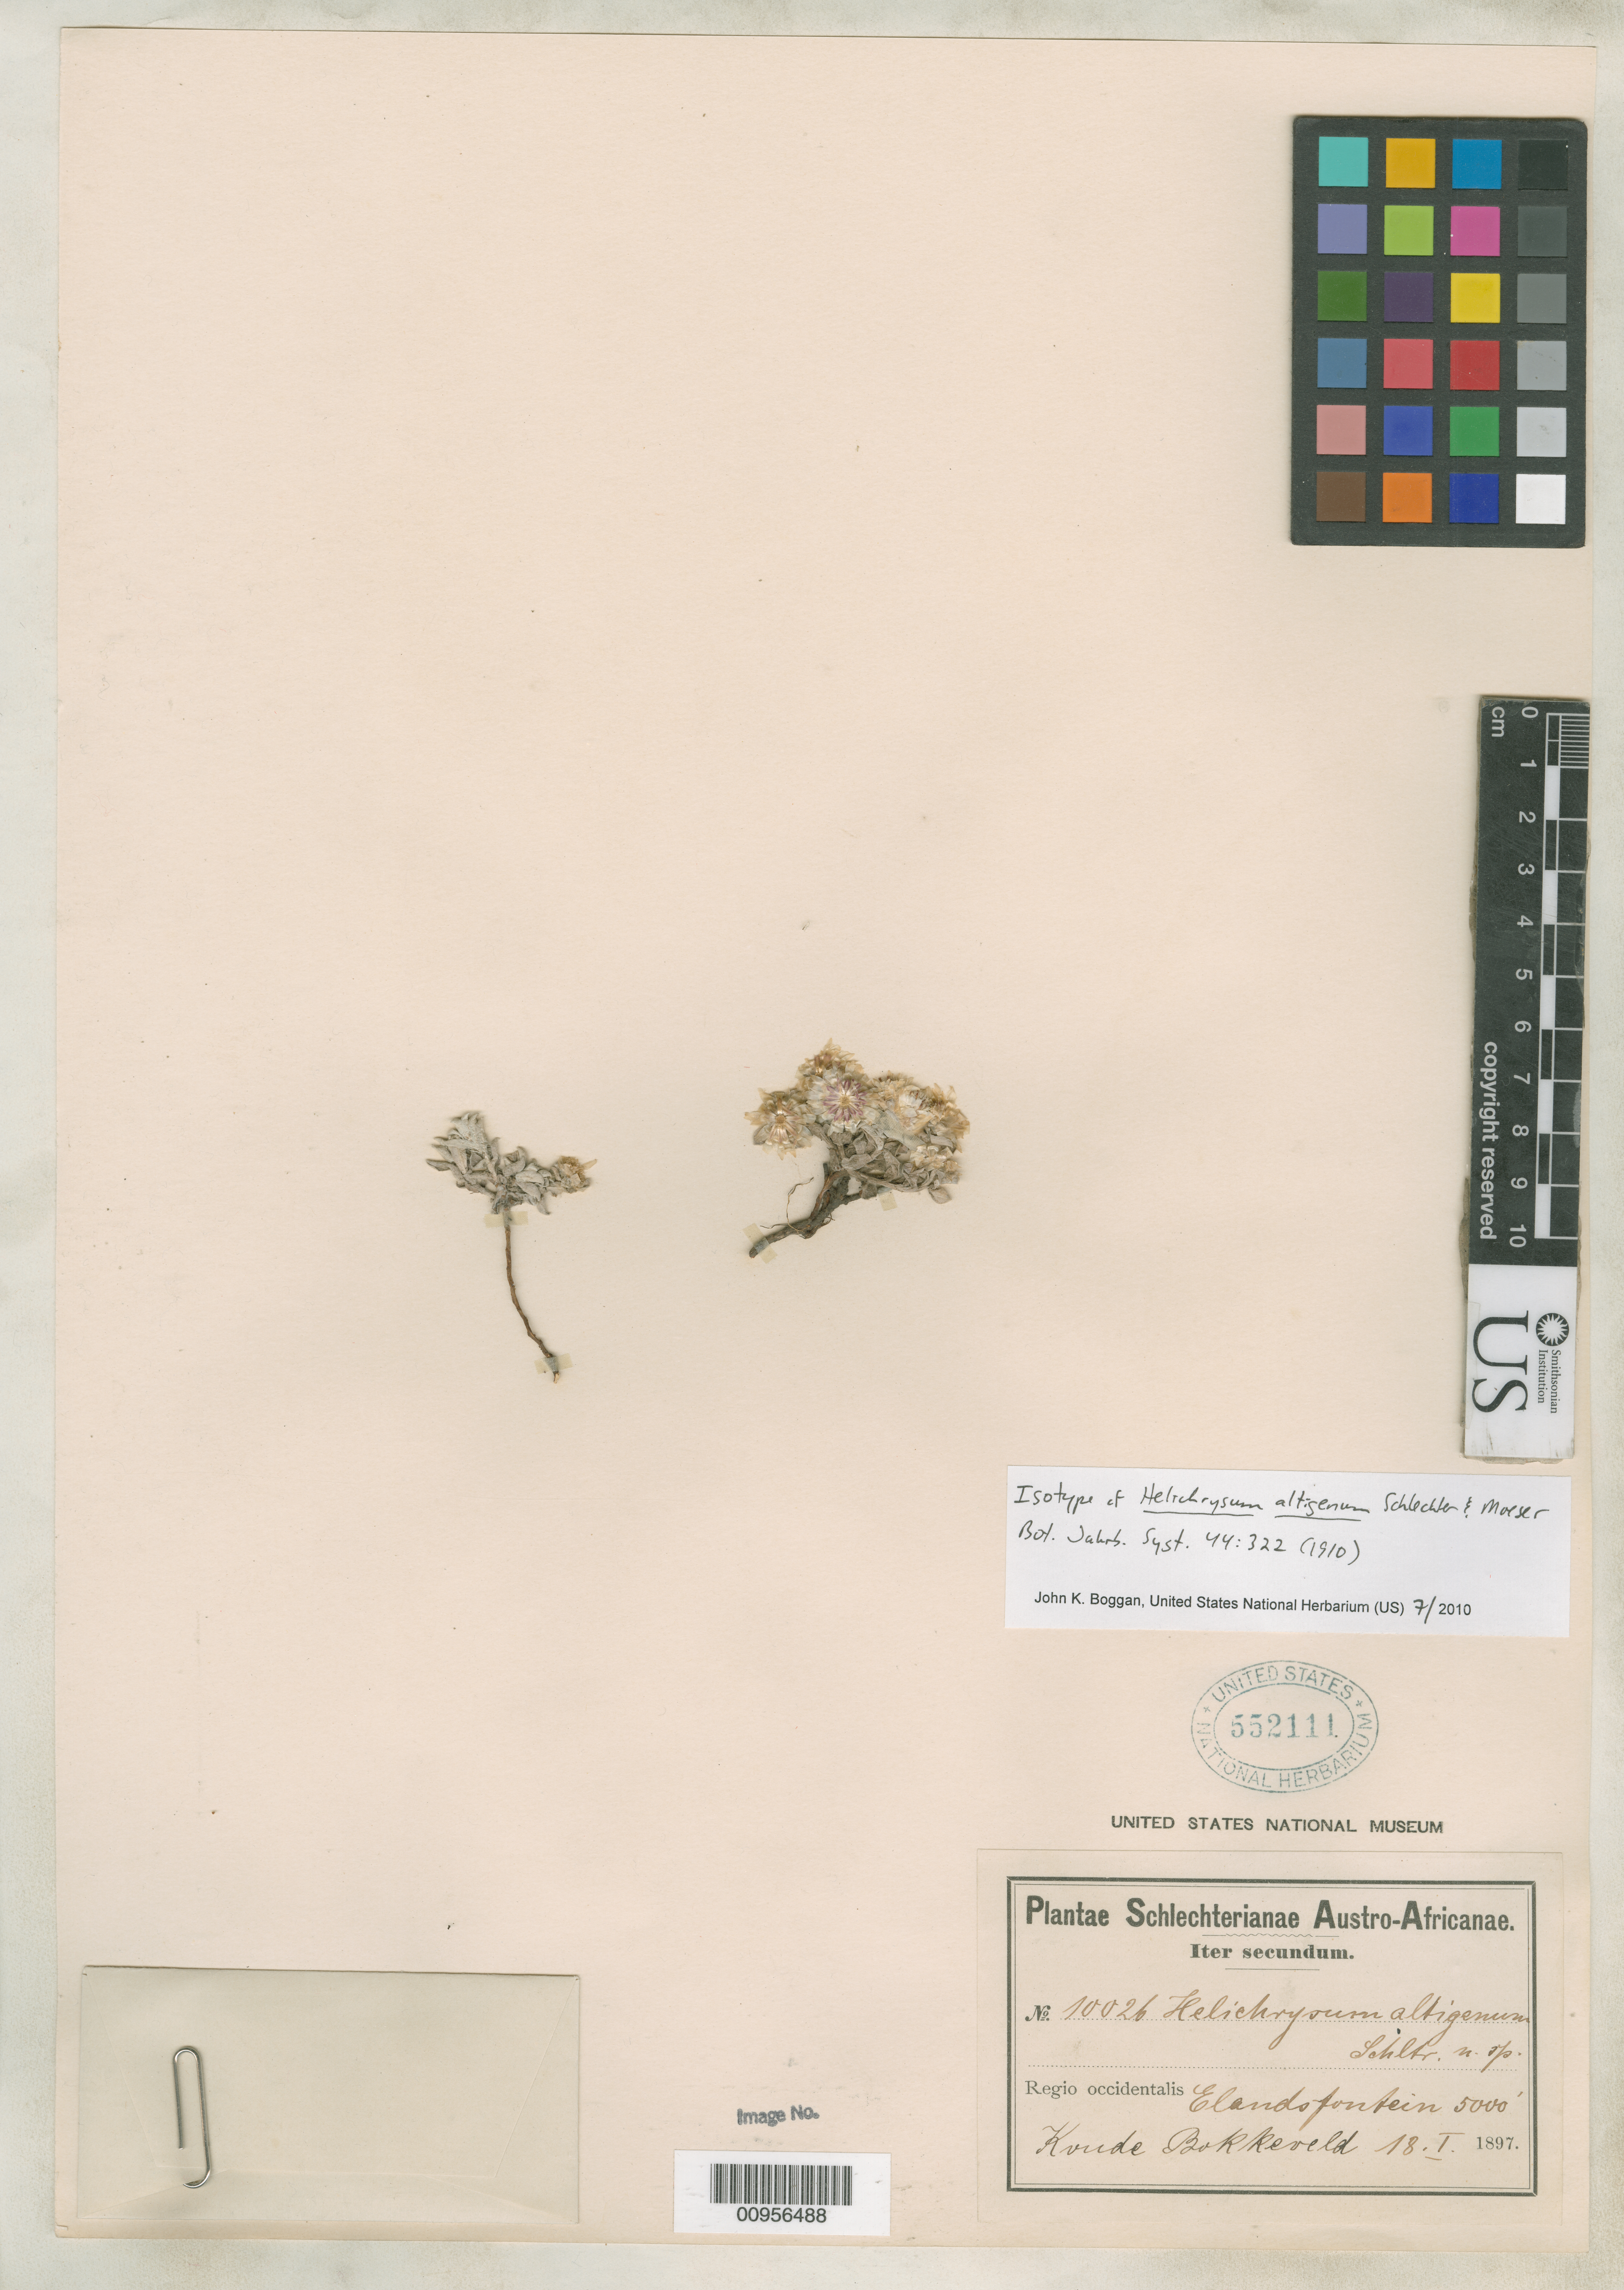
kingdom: Plantae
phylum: Tracheophyta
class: Magnoliopsida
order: Asterales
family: Asteraceae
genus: Helichrysum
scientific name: Helichrysum altigenum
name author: Schltr. & Moeser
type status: Isotype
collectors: F. R. R. Schlechter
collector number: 10026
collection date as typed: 18 Jan 1897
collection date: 1897-01-18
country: Namibia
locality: Regio occidentalis, Elandsfontein, Koude Bokkeveld. [Protologue, "Klein-Namaland, Koude Bokkeveld bei Elandsfontein um 1500 m"]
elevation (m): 1524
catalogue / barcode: US 552111